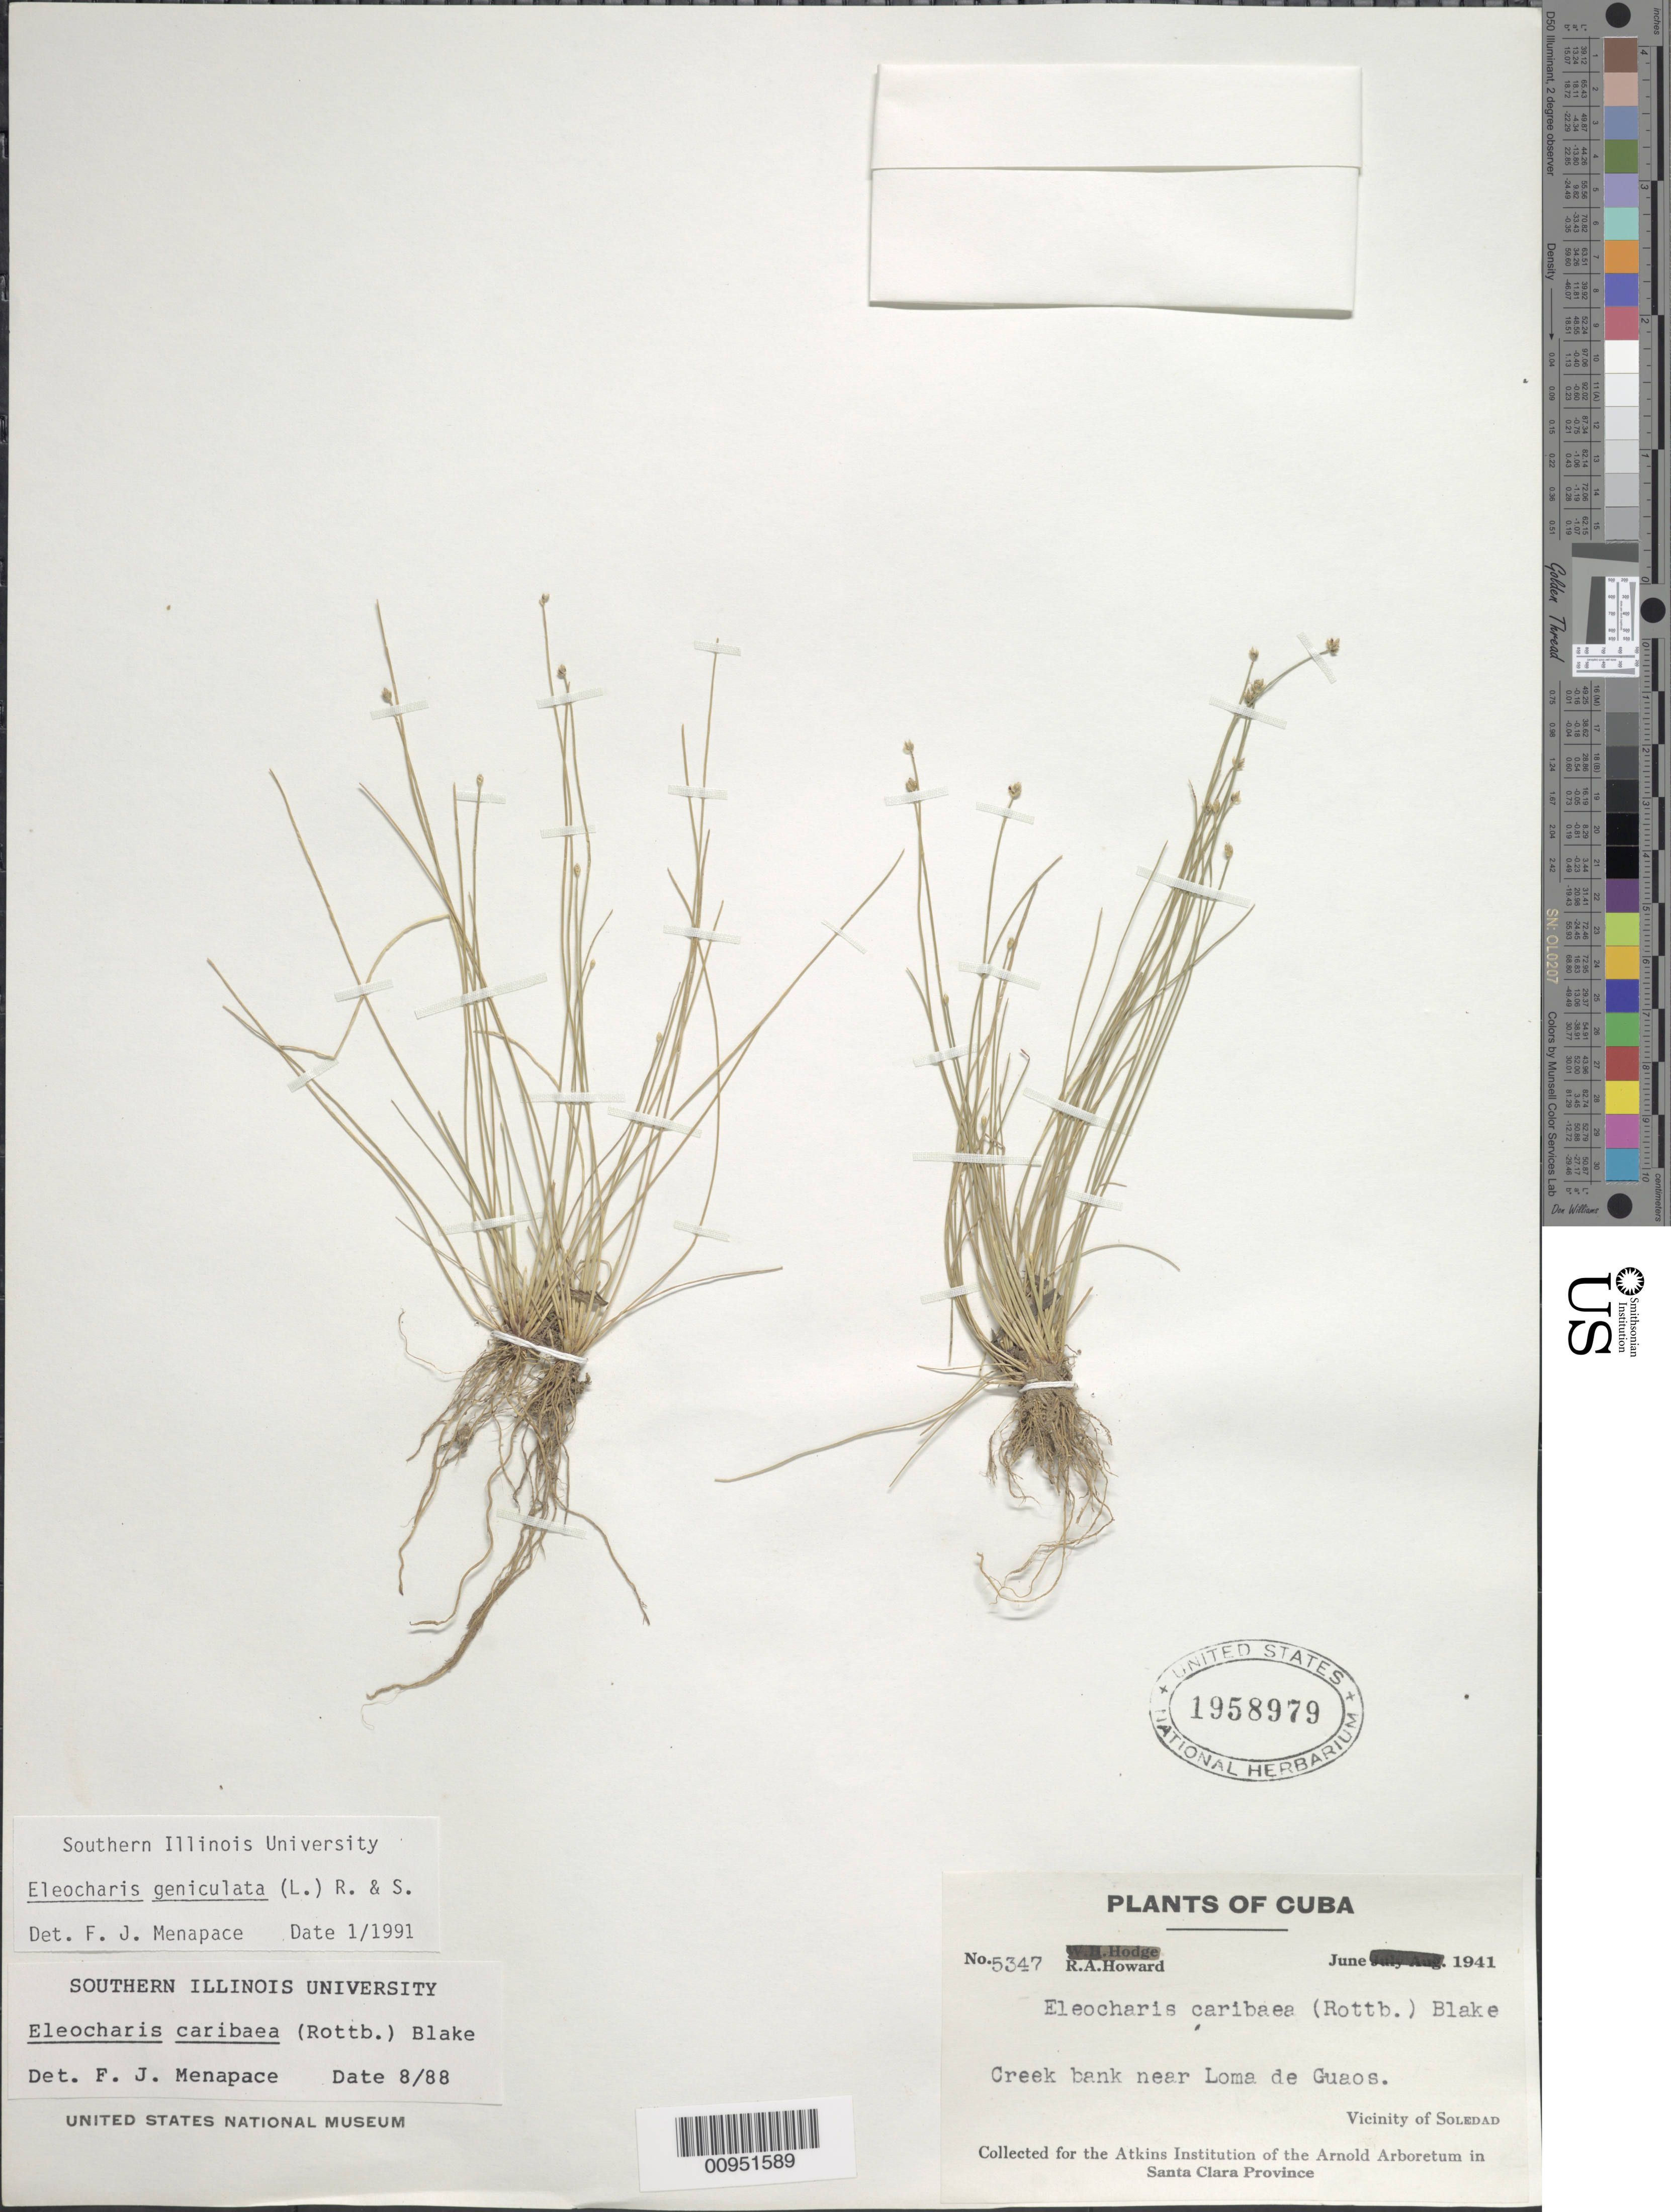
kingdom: Plantae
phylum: Tracheophyta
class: Liliopsida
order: Poales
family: Cyperaceae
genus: Eleocharis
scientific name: Eleocharis geniculata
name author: (L.) Roem. & Schult.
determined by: Menapace, F. J.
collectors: R. A. Howard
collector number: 5347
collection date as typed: Jun 1941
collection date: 1941-06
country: Cuba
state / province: Cienfuegos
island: Cuba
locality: Vicinity of Soledad, creek near Loma de Guaos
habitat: Creek bank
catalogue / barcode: US 1958979